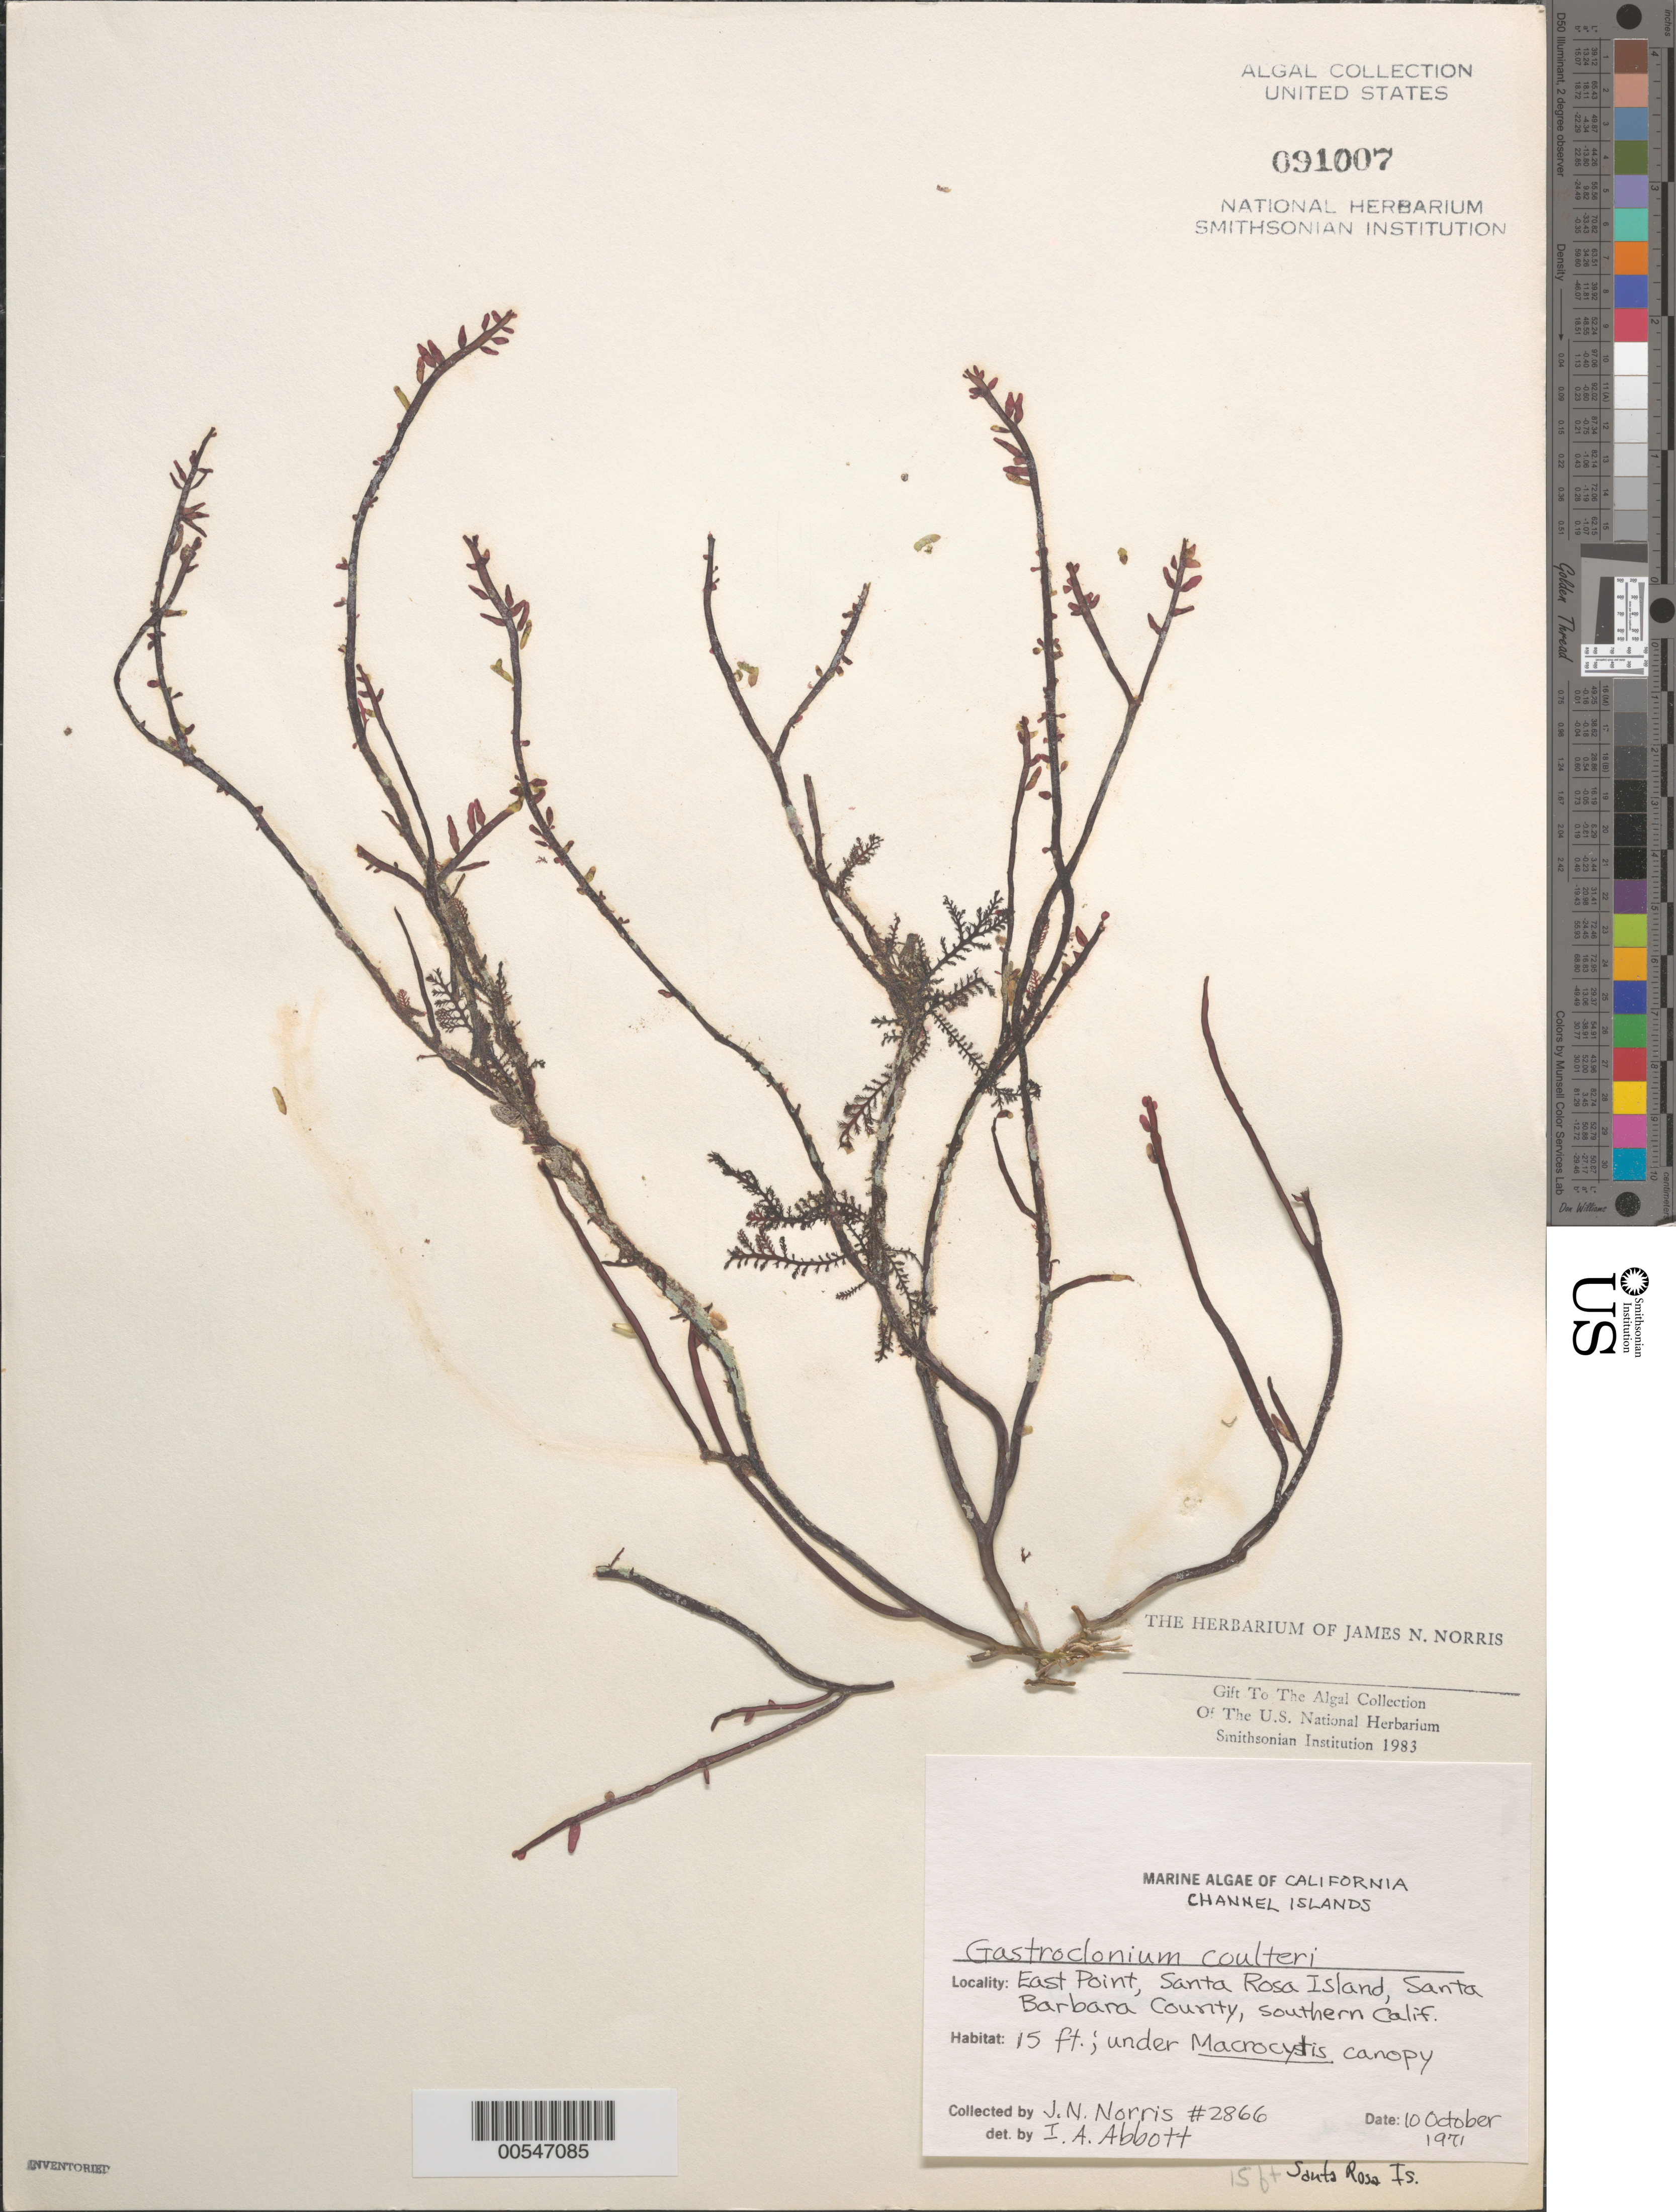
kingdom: Plantae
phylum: Rhodophyta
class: Florideophyceae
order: Rhodymeniales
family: Champiaceae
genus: Neogastroclonium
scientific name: Neogastroclonium subarticulatum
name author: (Turner) L. Le Gall et al.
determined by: Algae name updating Project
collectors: M. Chamberlain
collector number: Jn-2866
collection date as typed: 10 Oct 1971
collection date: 1971-10-10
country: United States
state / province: California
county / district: Santa Barbara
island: Santa Rosa Island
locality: East Point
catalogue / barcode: US 91007